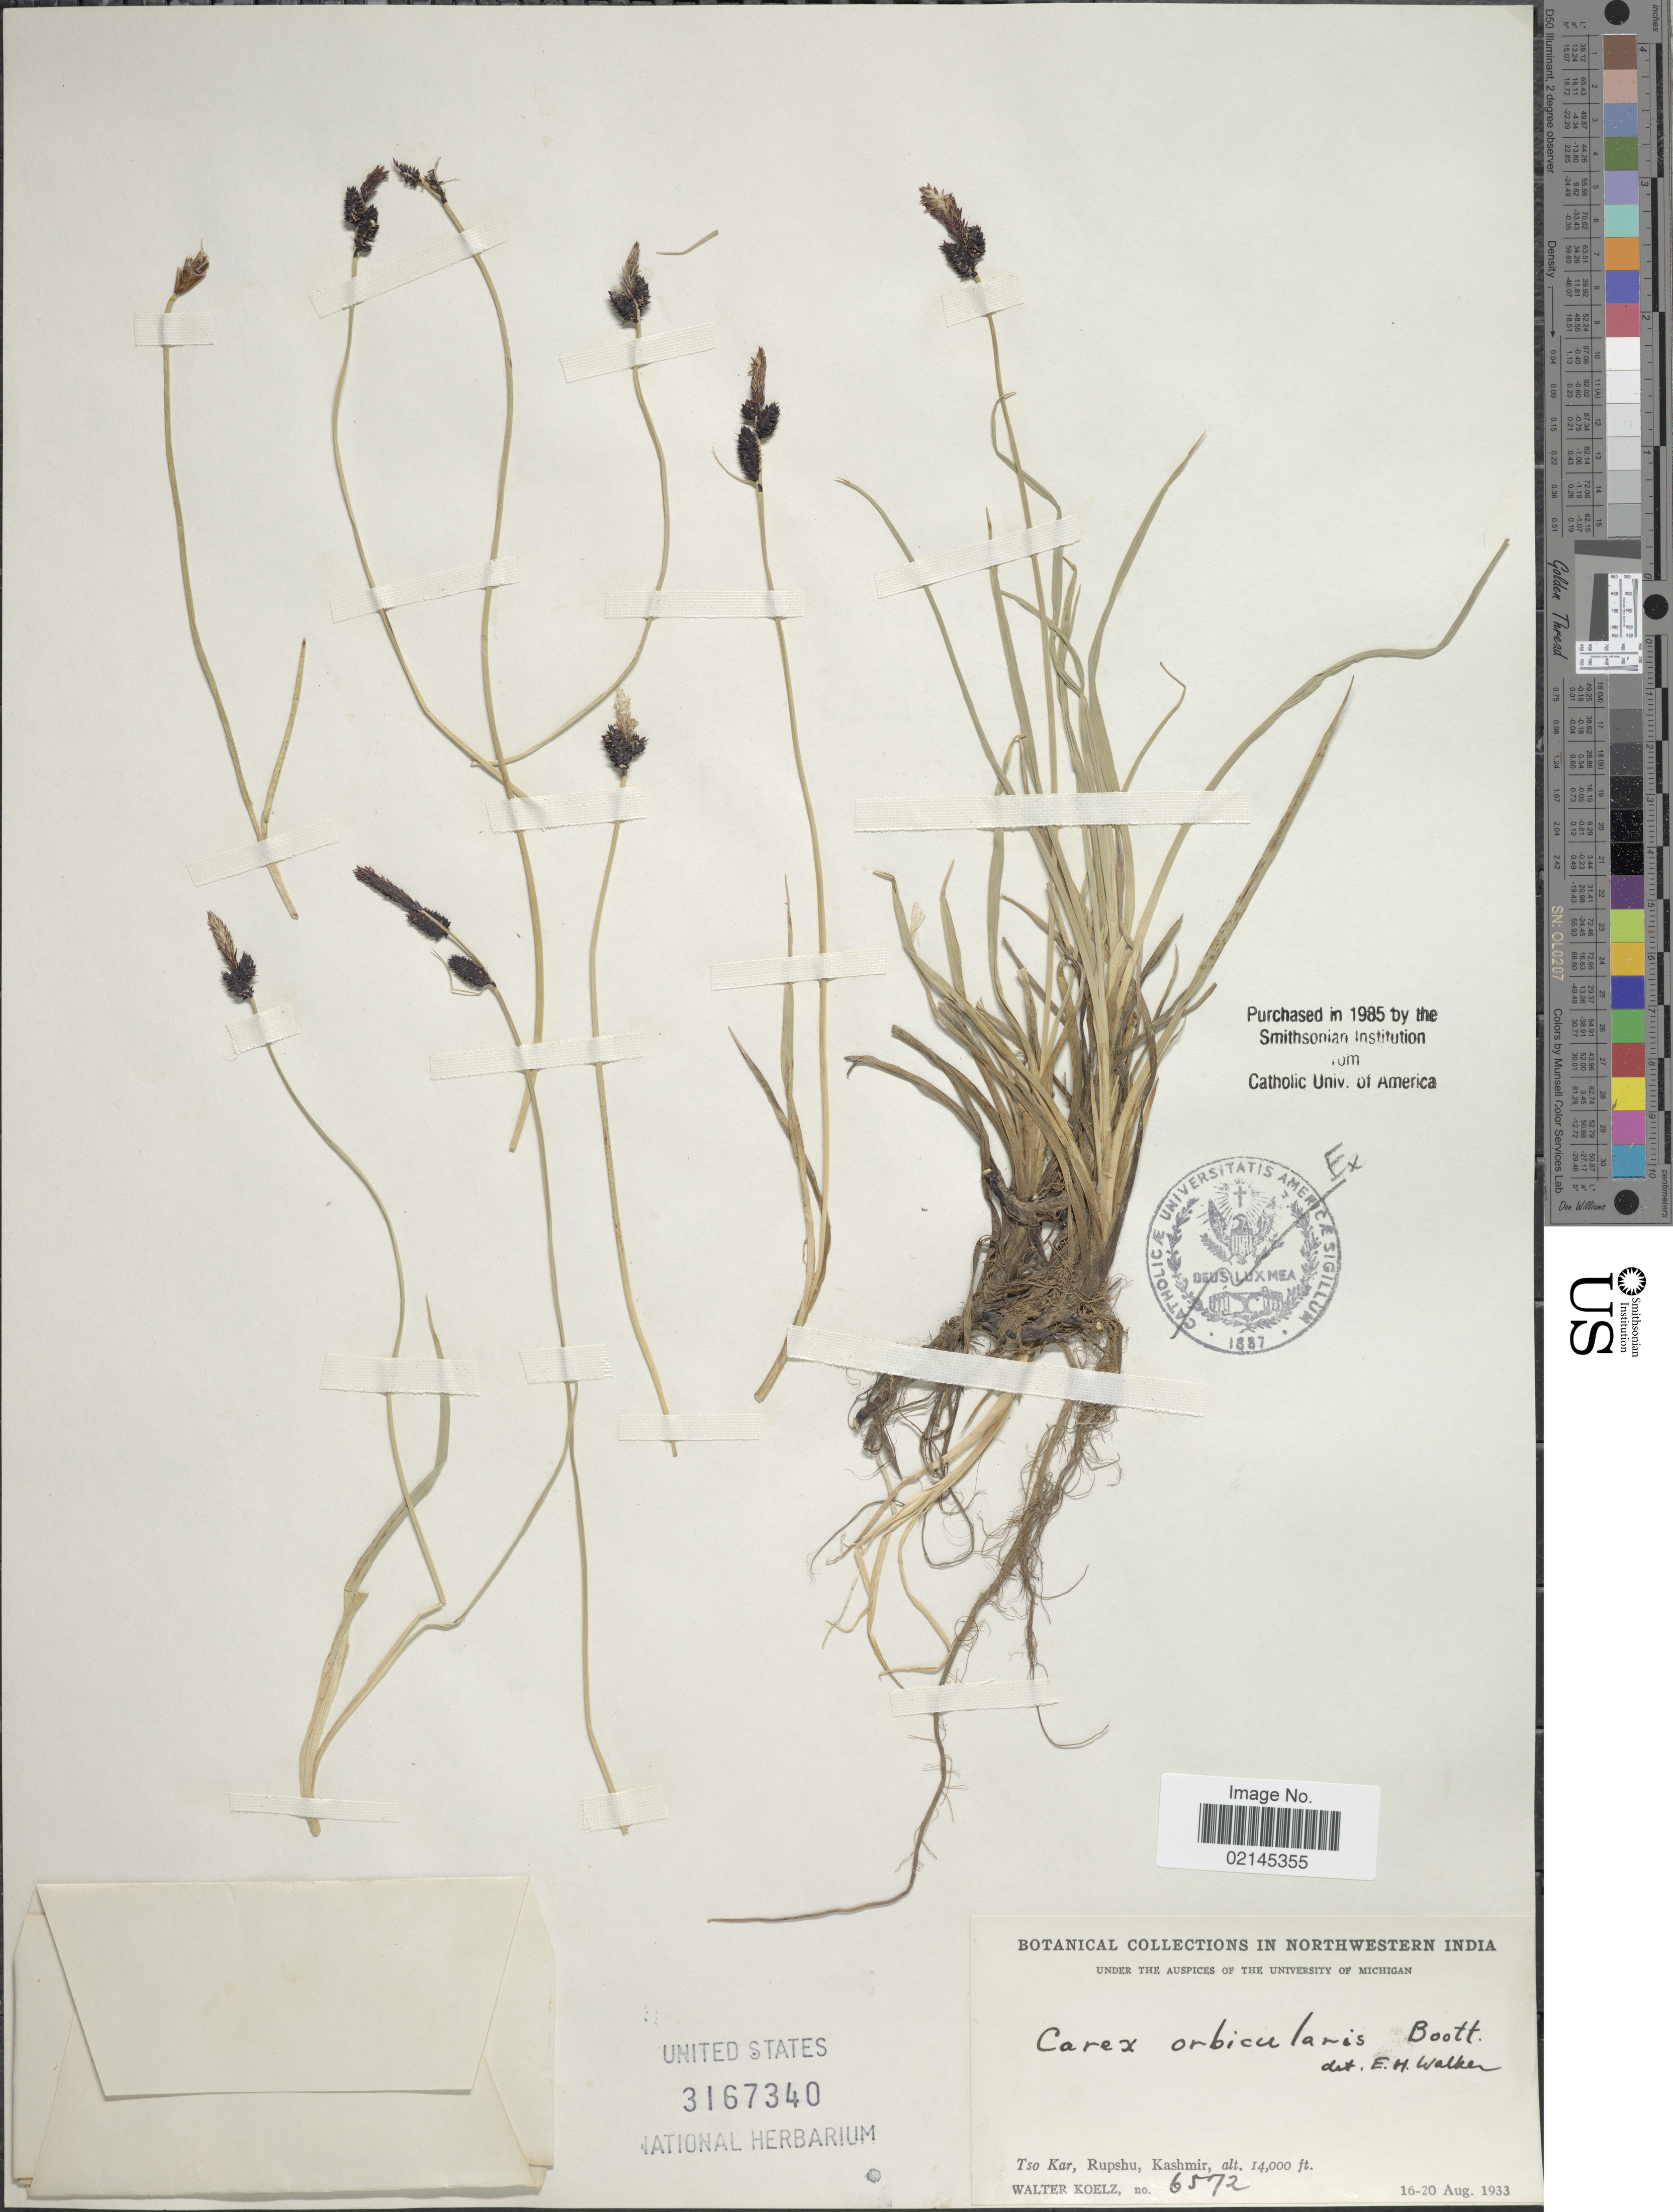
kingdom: Plantae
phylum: Tracheophyta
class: Liliopsida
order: Poales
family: Cyperaceae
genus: Carex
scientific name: Carex orbicularis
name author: Boott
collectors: W. N. Koelz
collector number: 6572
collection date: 1933-08-16/1933-08-20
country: India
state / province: Jammu and Kashmir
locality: Northwestern India. Tso Kar, Rupshu, Kashmir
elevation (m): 4267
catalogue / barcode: US 3167340